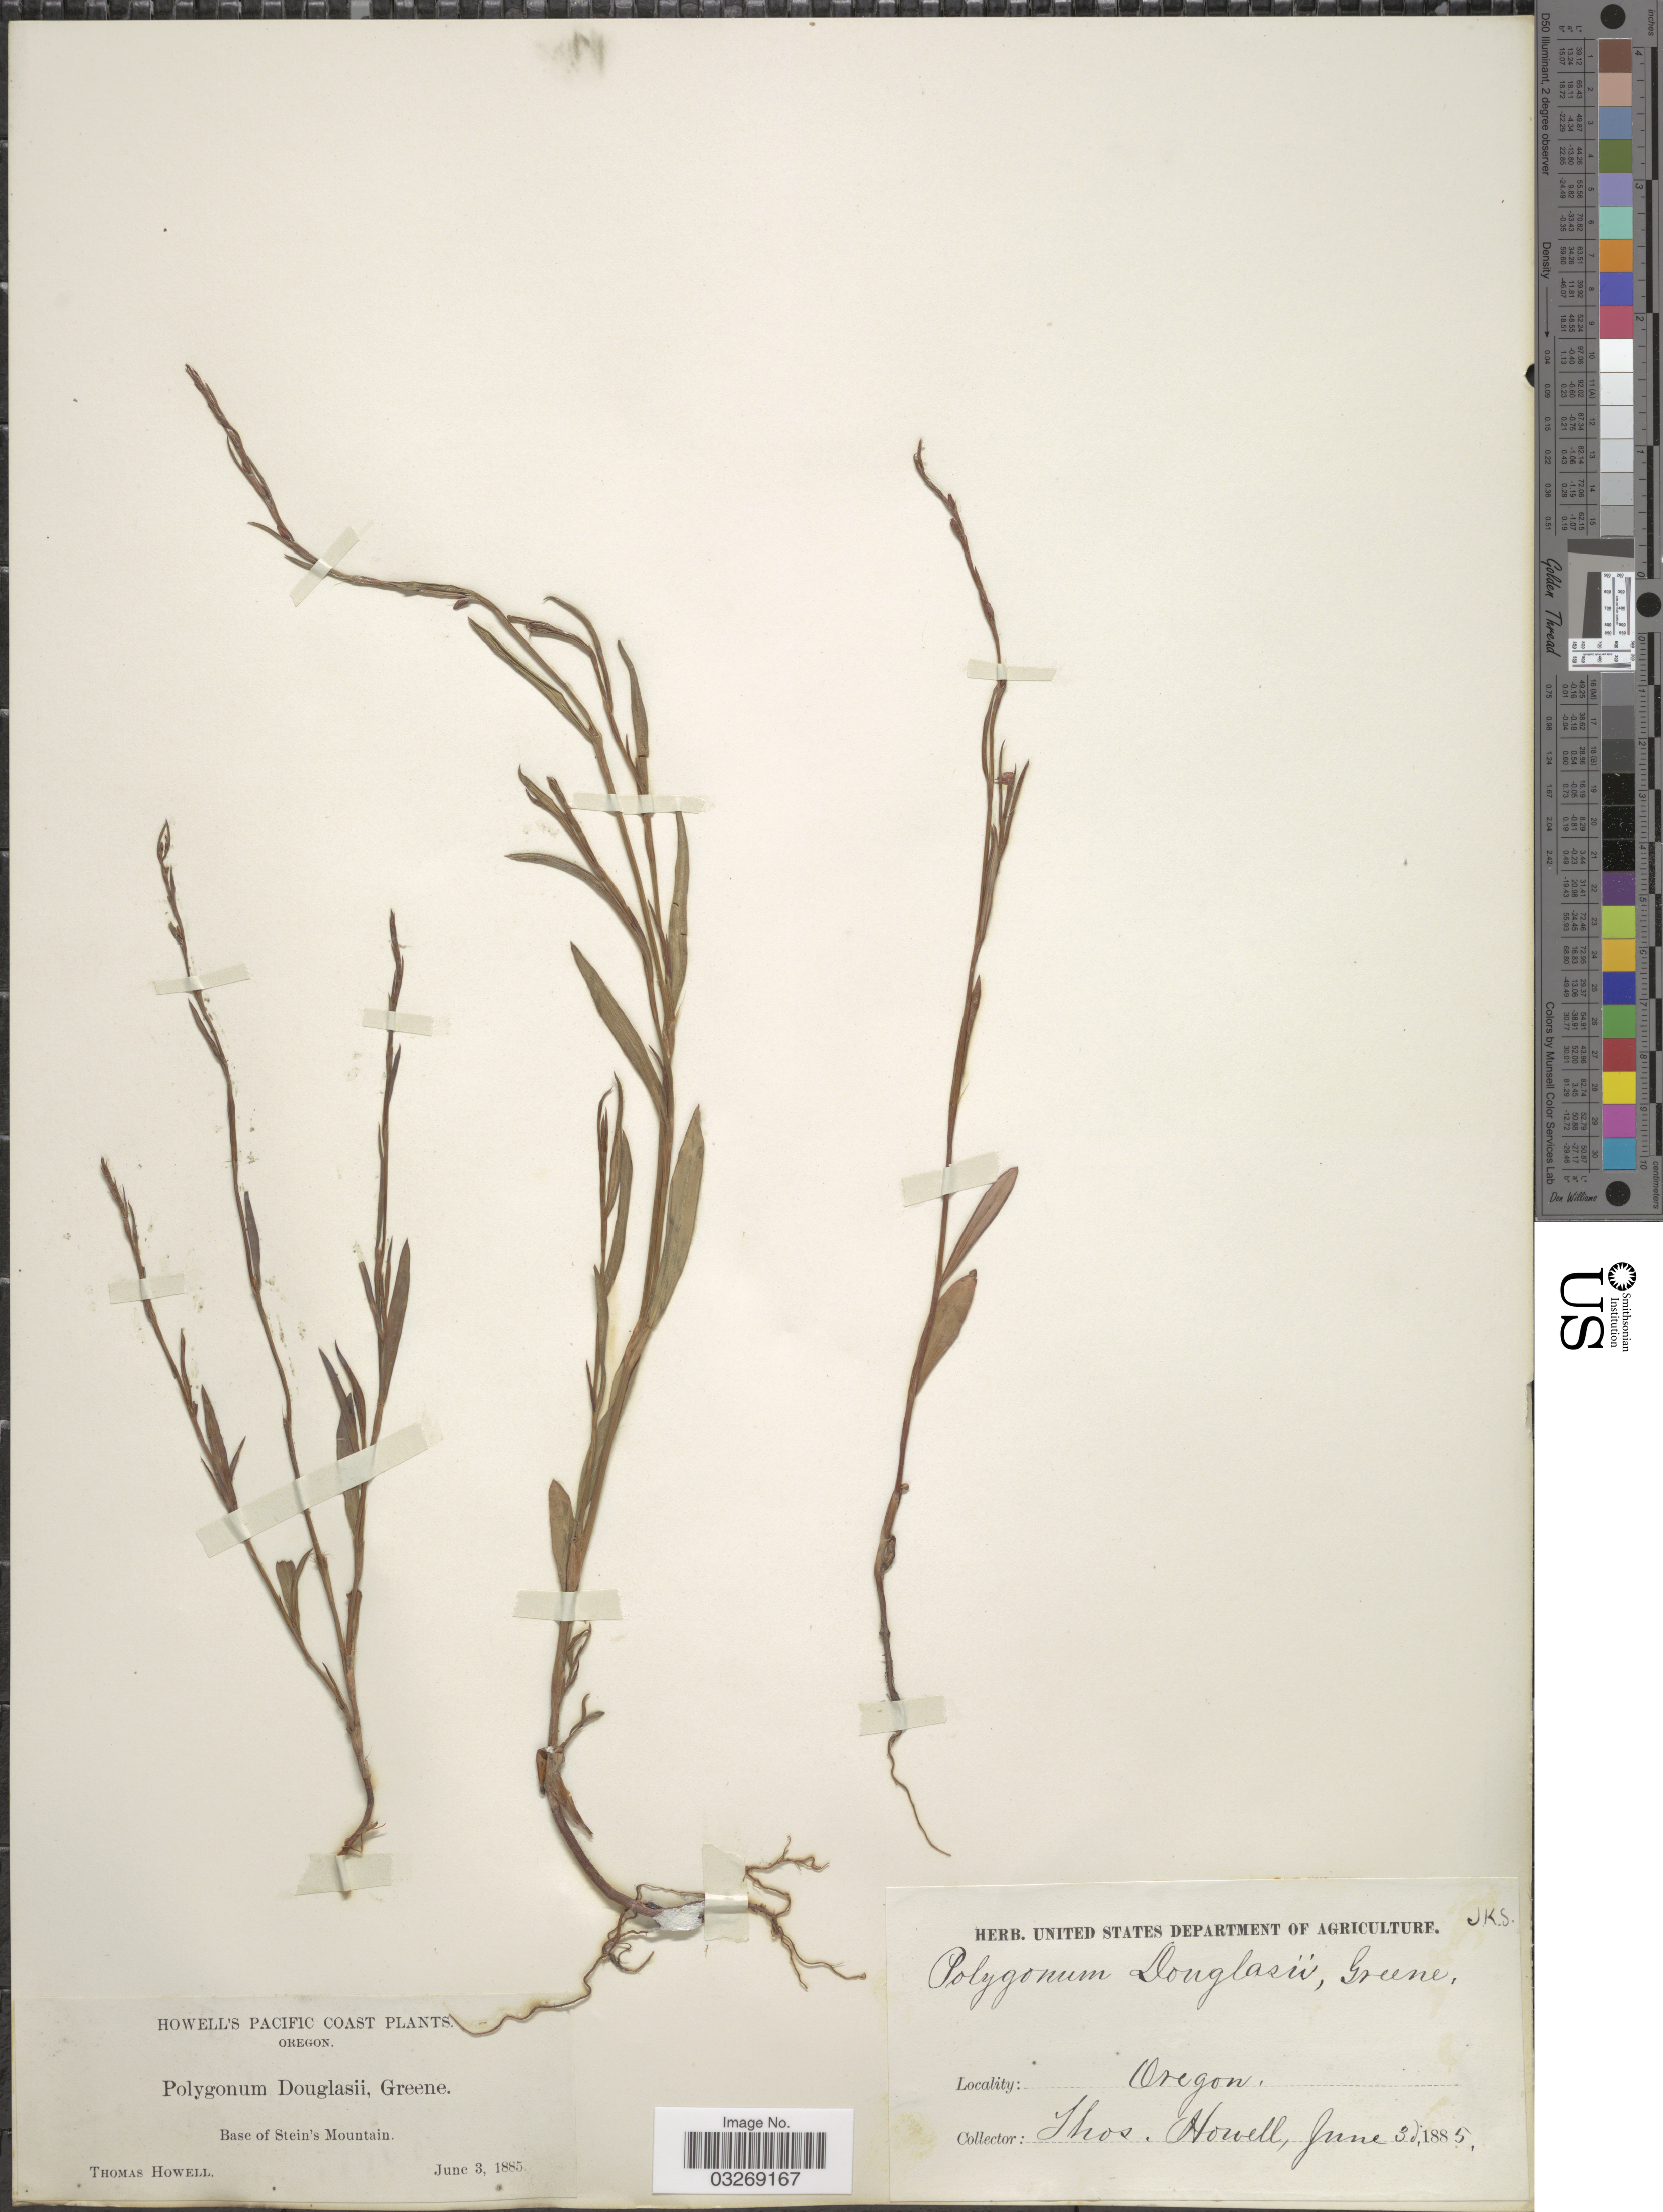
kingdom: Plantae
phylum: Tracheophyta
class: Magnoliopsida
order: Caryophyllales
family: Polygonaceae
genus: Polygonum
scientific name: Polygonum douglasii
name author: Greene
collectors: T. Howell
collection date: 1885-06-03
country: United States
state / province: Oregon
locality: Pacific Coast. Base of Stein's Mountain.